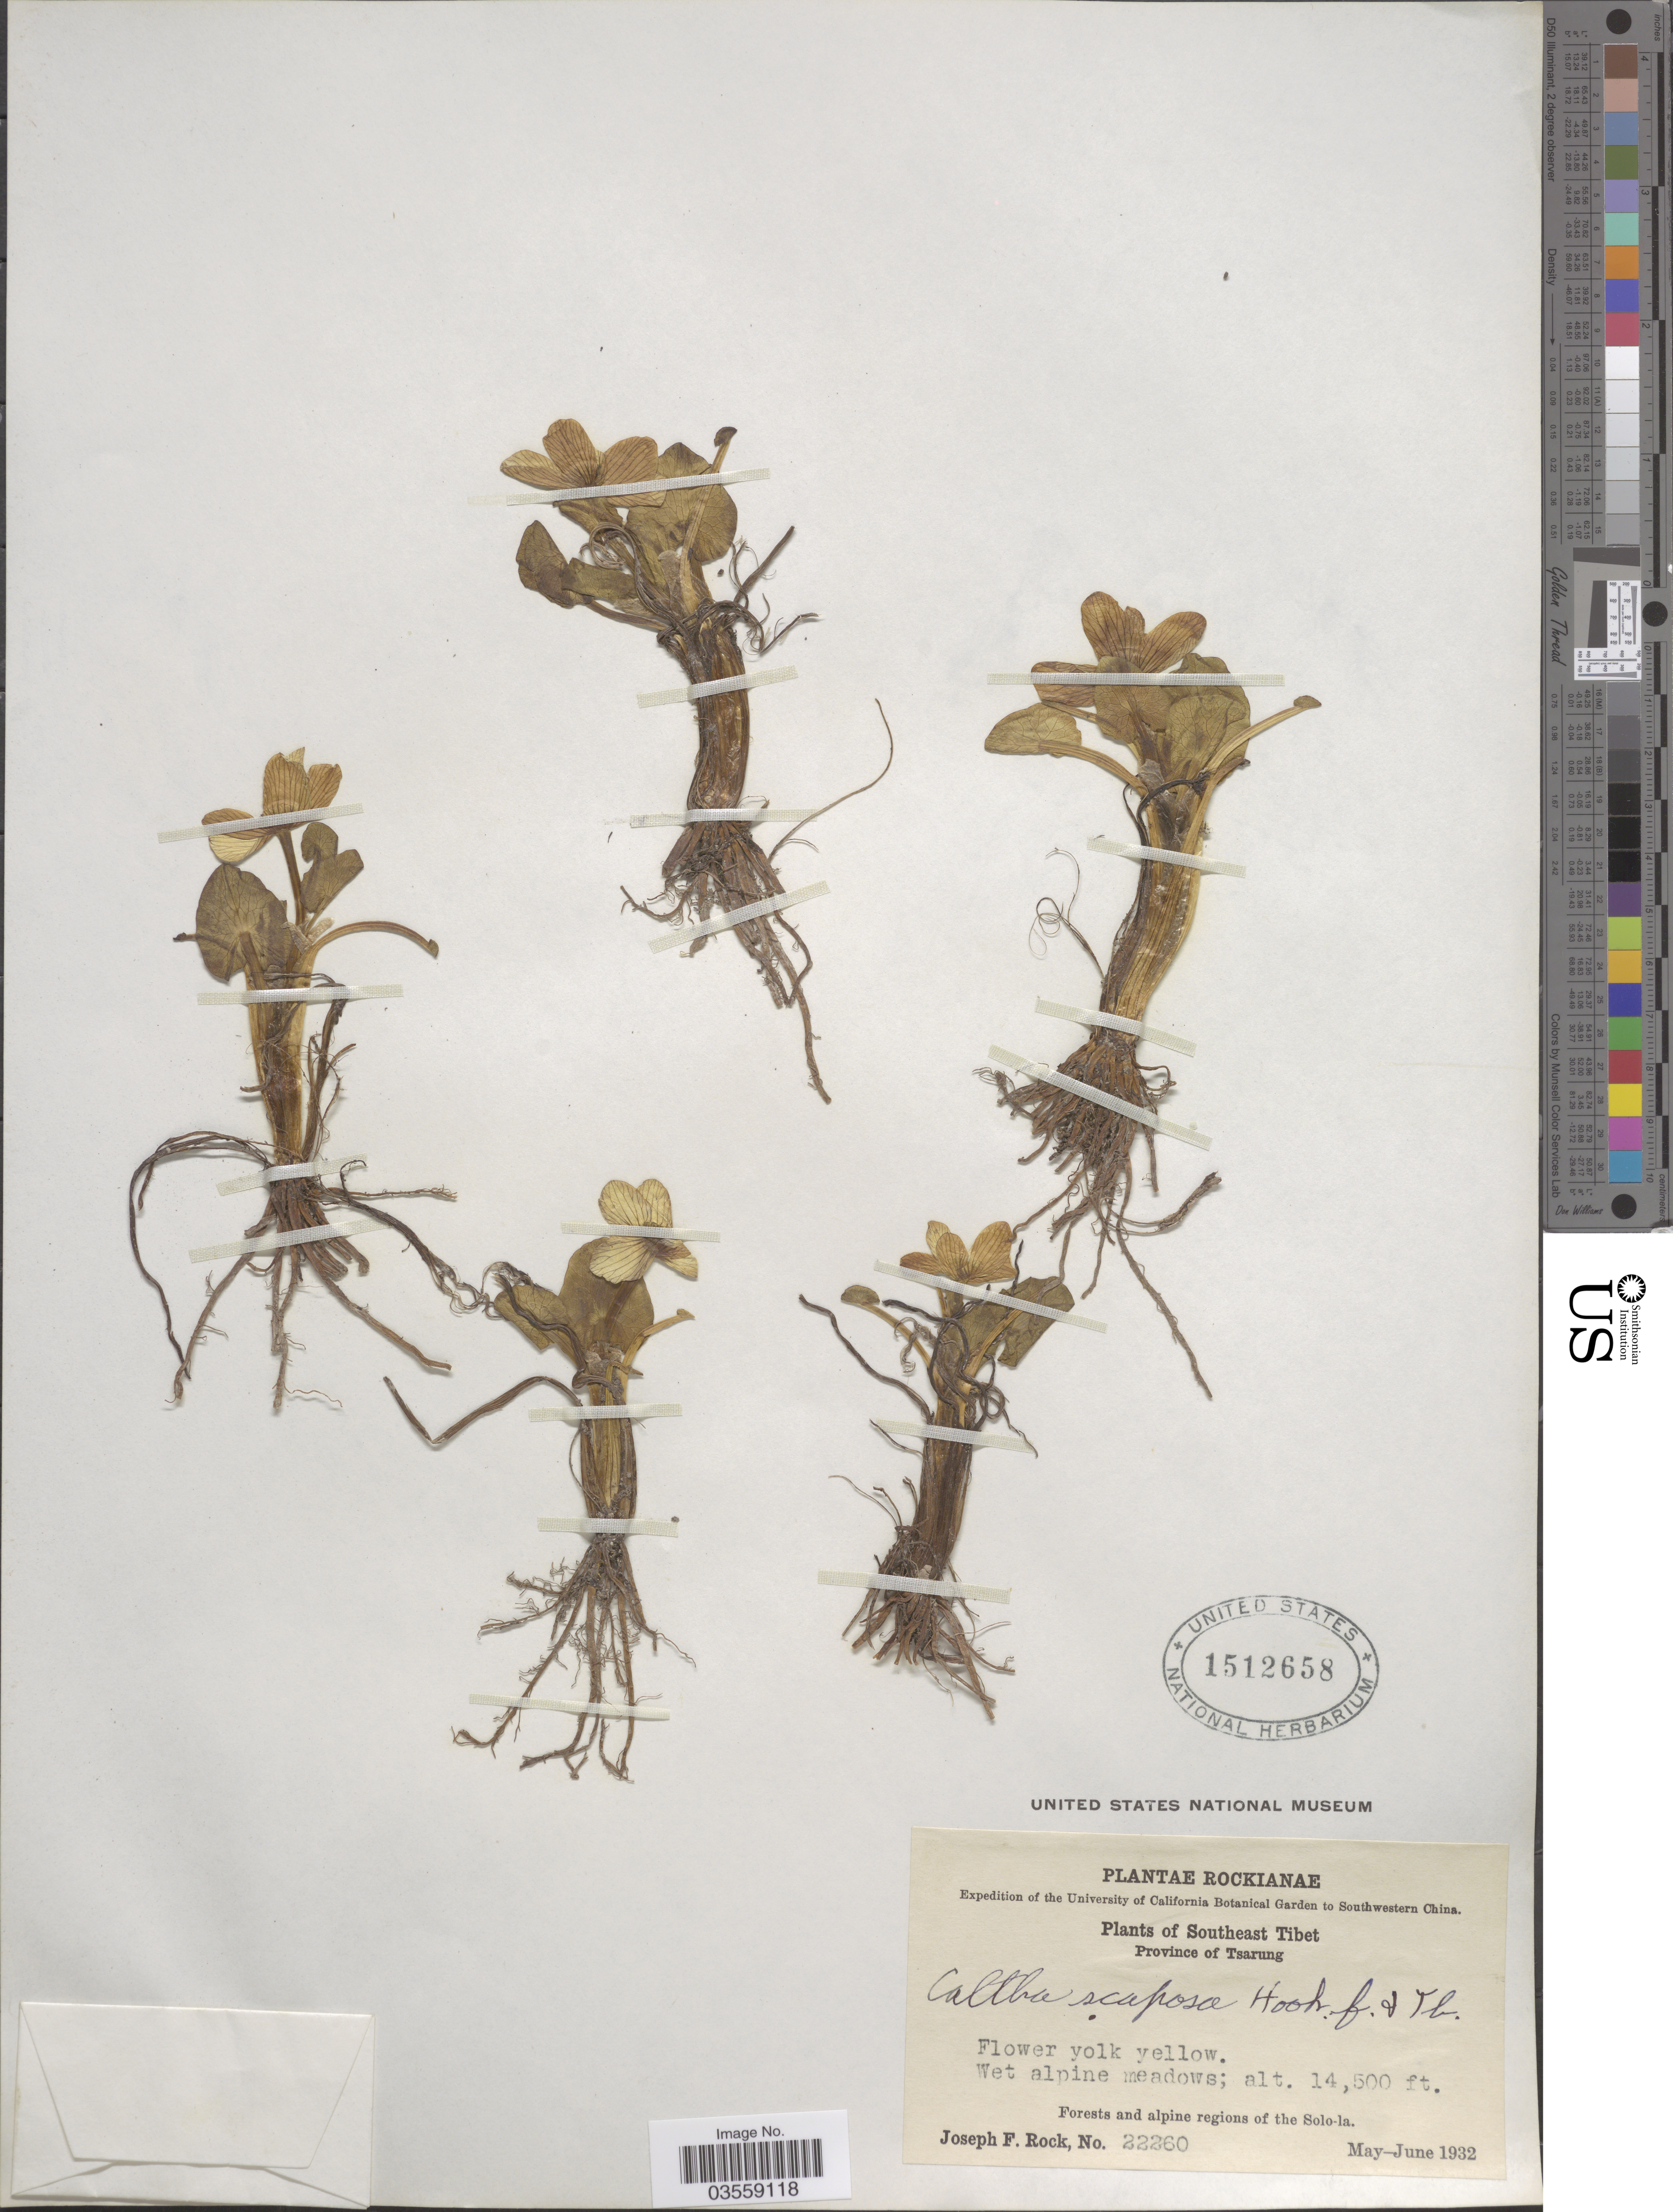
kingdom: Plantae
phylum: Tracheophyta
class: Magnoliopsida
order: Ranunculales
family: Ranunculaceae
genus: Caltha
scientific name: Caltha scaposa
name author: Hook. f. & Thoms.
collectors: J. F. Rock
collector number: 22260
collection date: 1932-05/1932-06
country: China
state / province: Xizang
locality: Southwestern China. Southeast Tibet. Province of Tsarung. Forests and alpine regions of the Solo-la.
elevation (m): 4420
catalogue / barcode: US 1512658